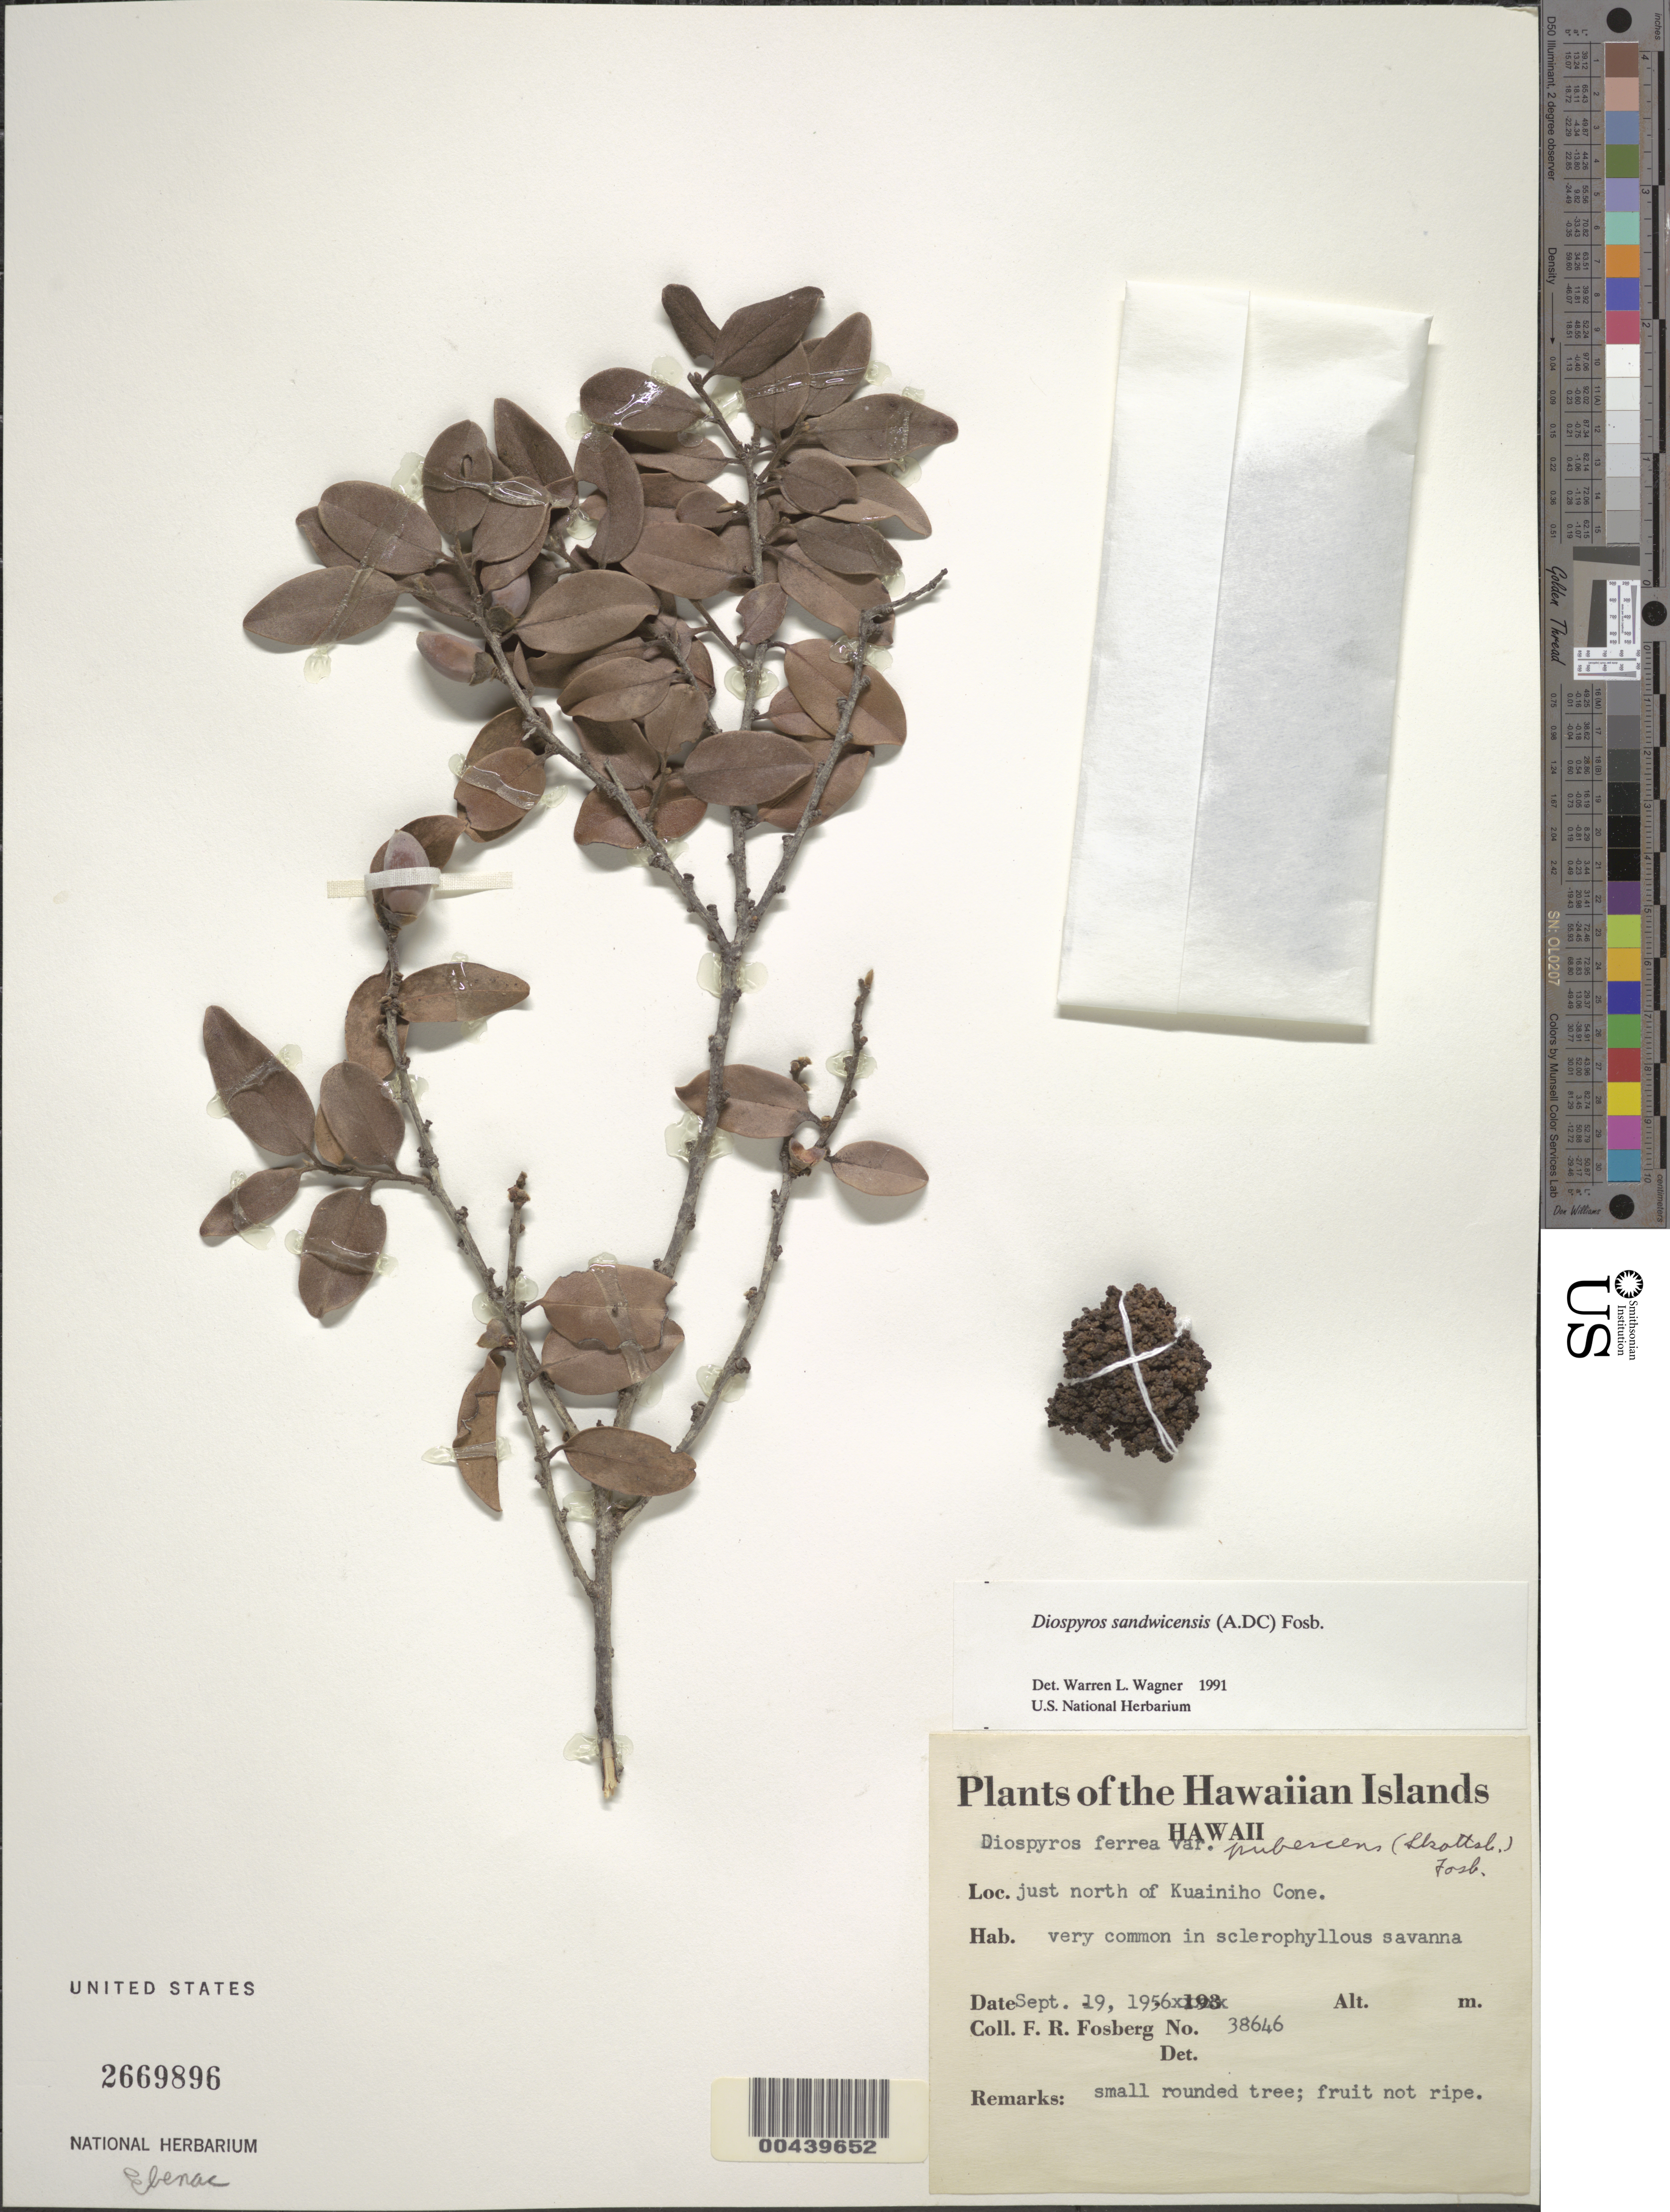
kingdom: Plantae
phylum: Tracheophyta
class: Magnoliopsida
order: Ericales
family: Ebenaceae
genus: Diospyros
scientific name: Diospyros sandwicensis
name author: (A. DC.) Fosberg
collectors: F. R. Fosberg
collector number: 38646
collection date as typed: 19 Sep 1956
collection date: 1956-09-19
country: United States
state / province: Hawaii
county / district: Hawaii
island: Hawaii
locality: Just N of Kuainiho Cone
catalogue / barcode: US 2669896